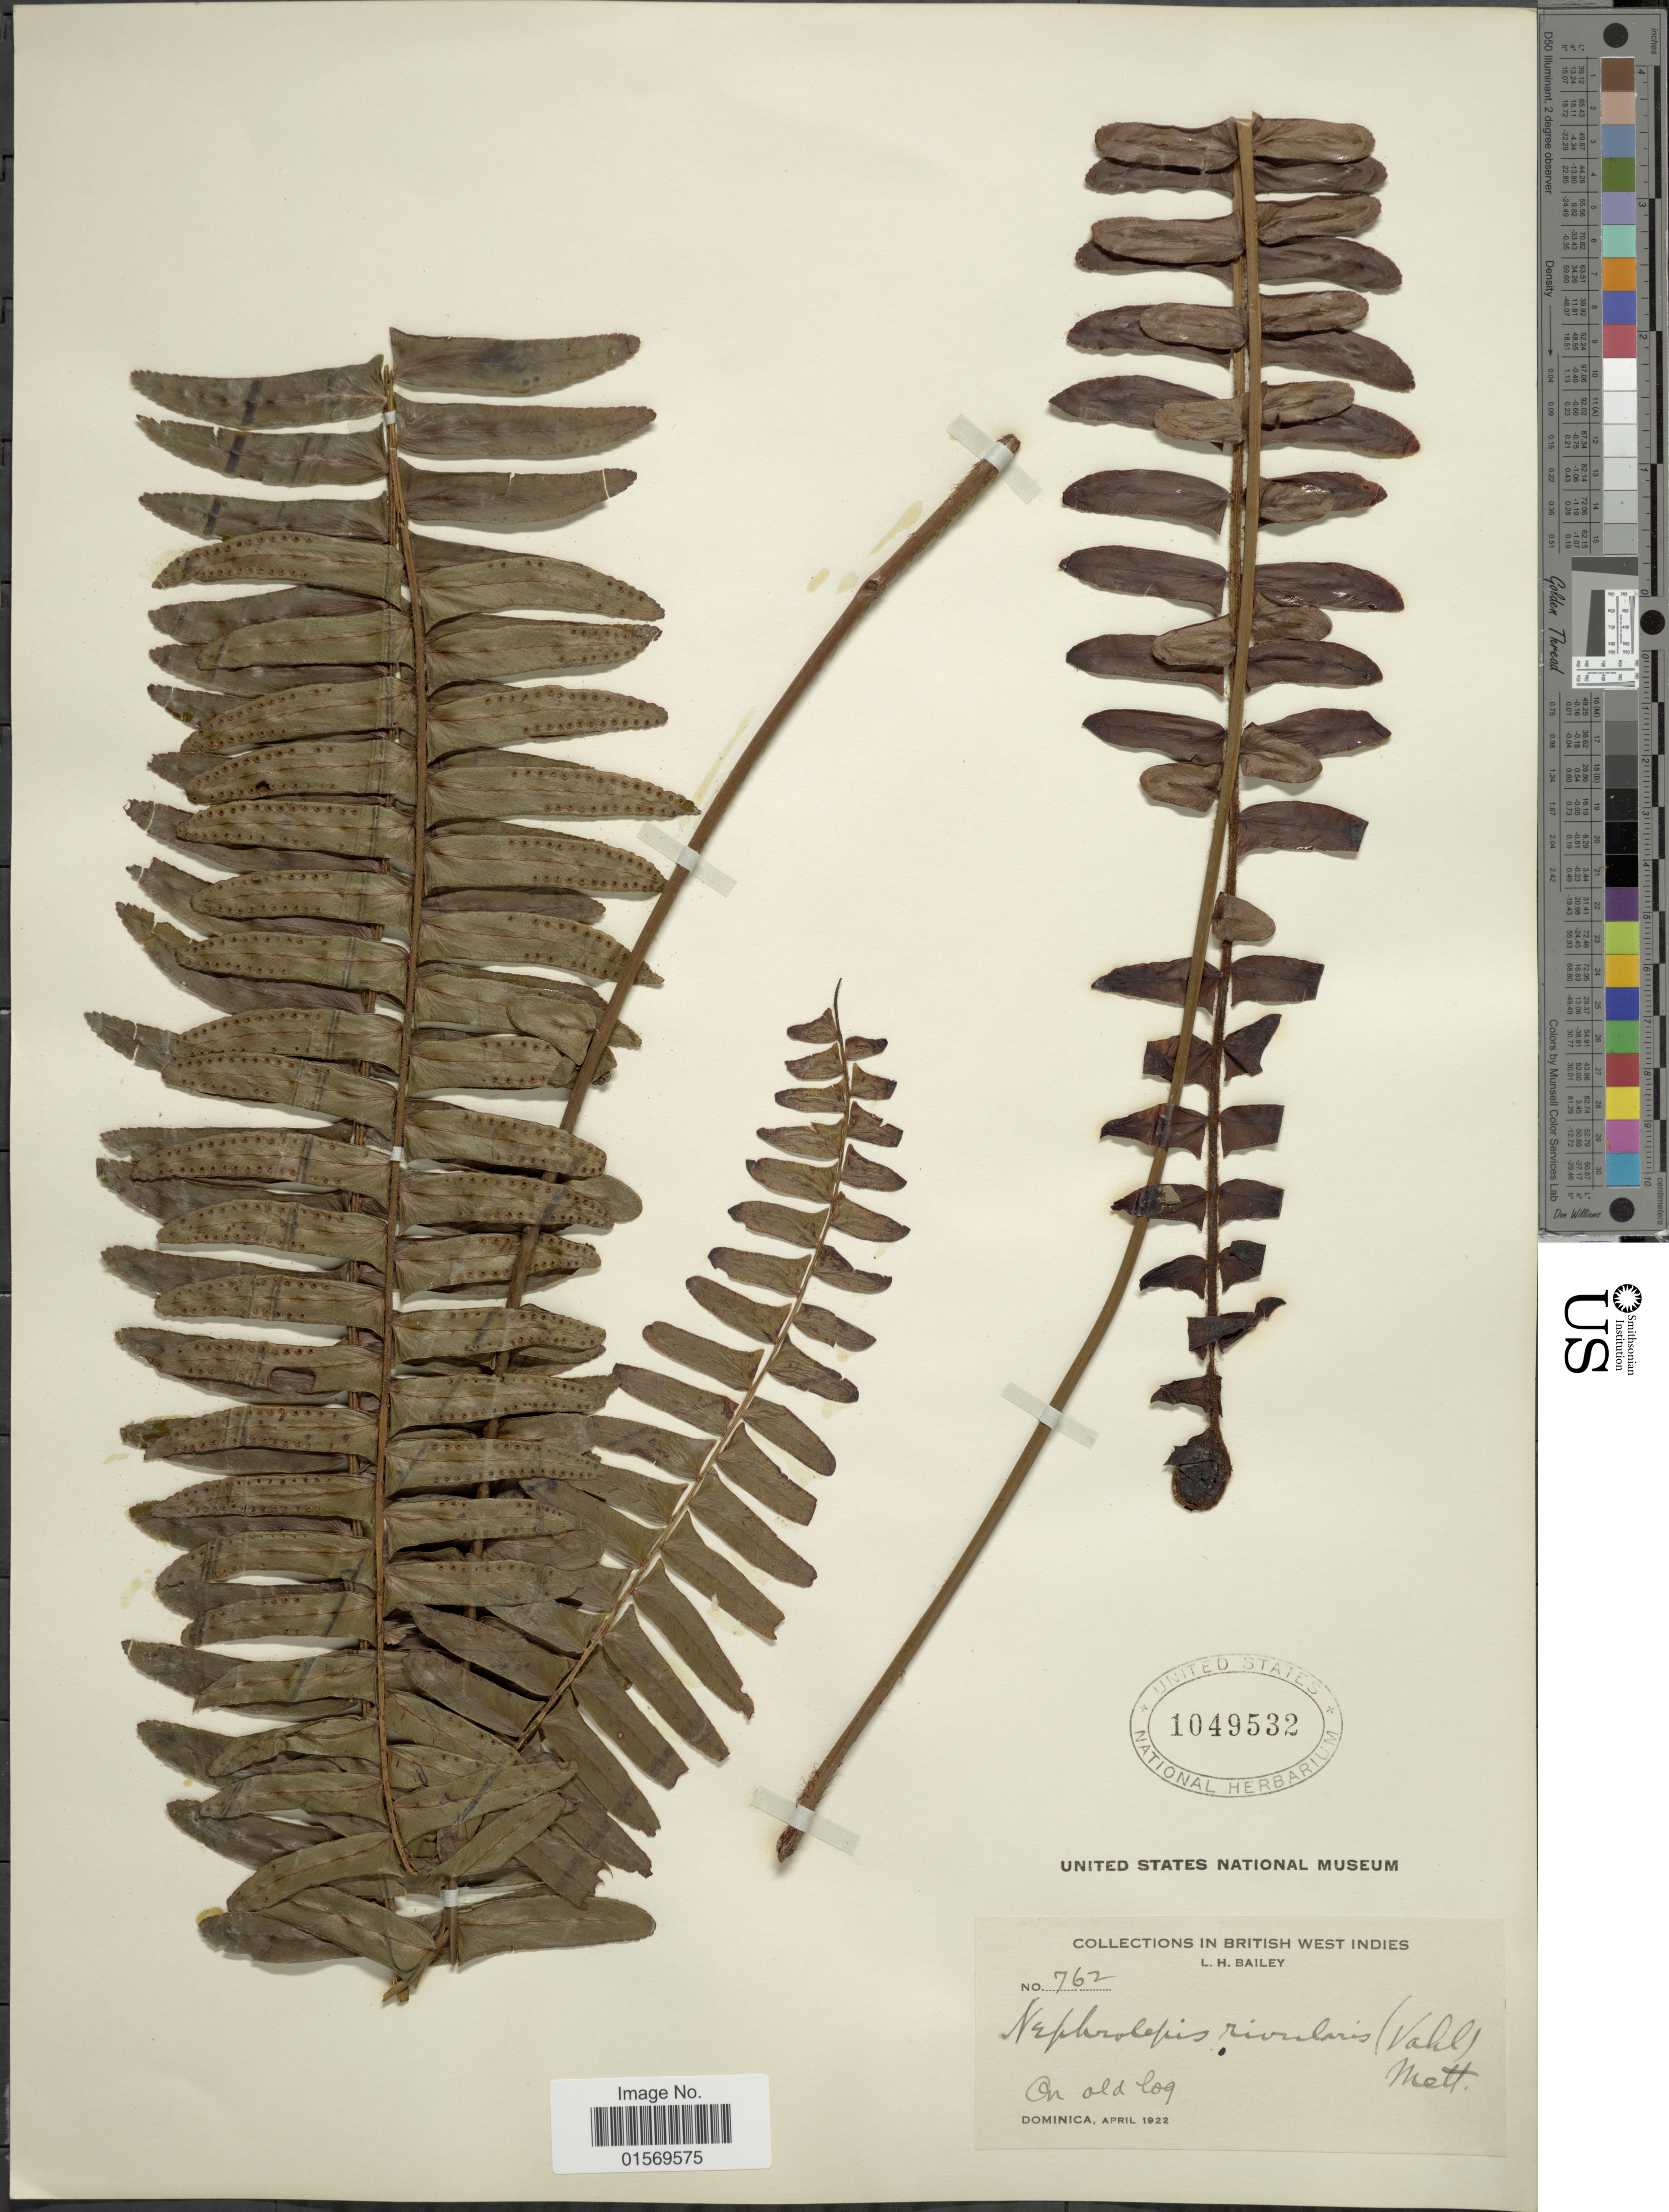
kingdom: Plantae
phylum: Tracheophyta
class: Polypodiopsida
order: Polypodiales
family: Nephrolepidaceae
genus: Nephrolepis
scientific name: Nephrolepis rivularis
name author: (Vahl) Mett. ex Krug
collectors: L. H. Bailey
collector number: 762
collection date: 1922-04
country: Dominica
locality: On old log.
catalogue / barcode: US 1049532